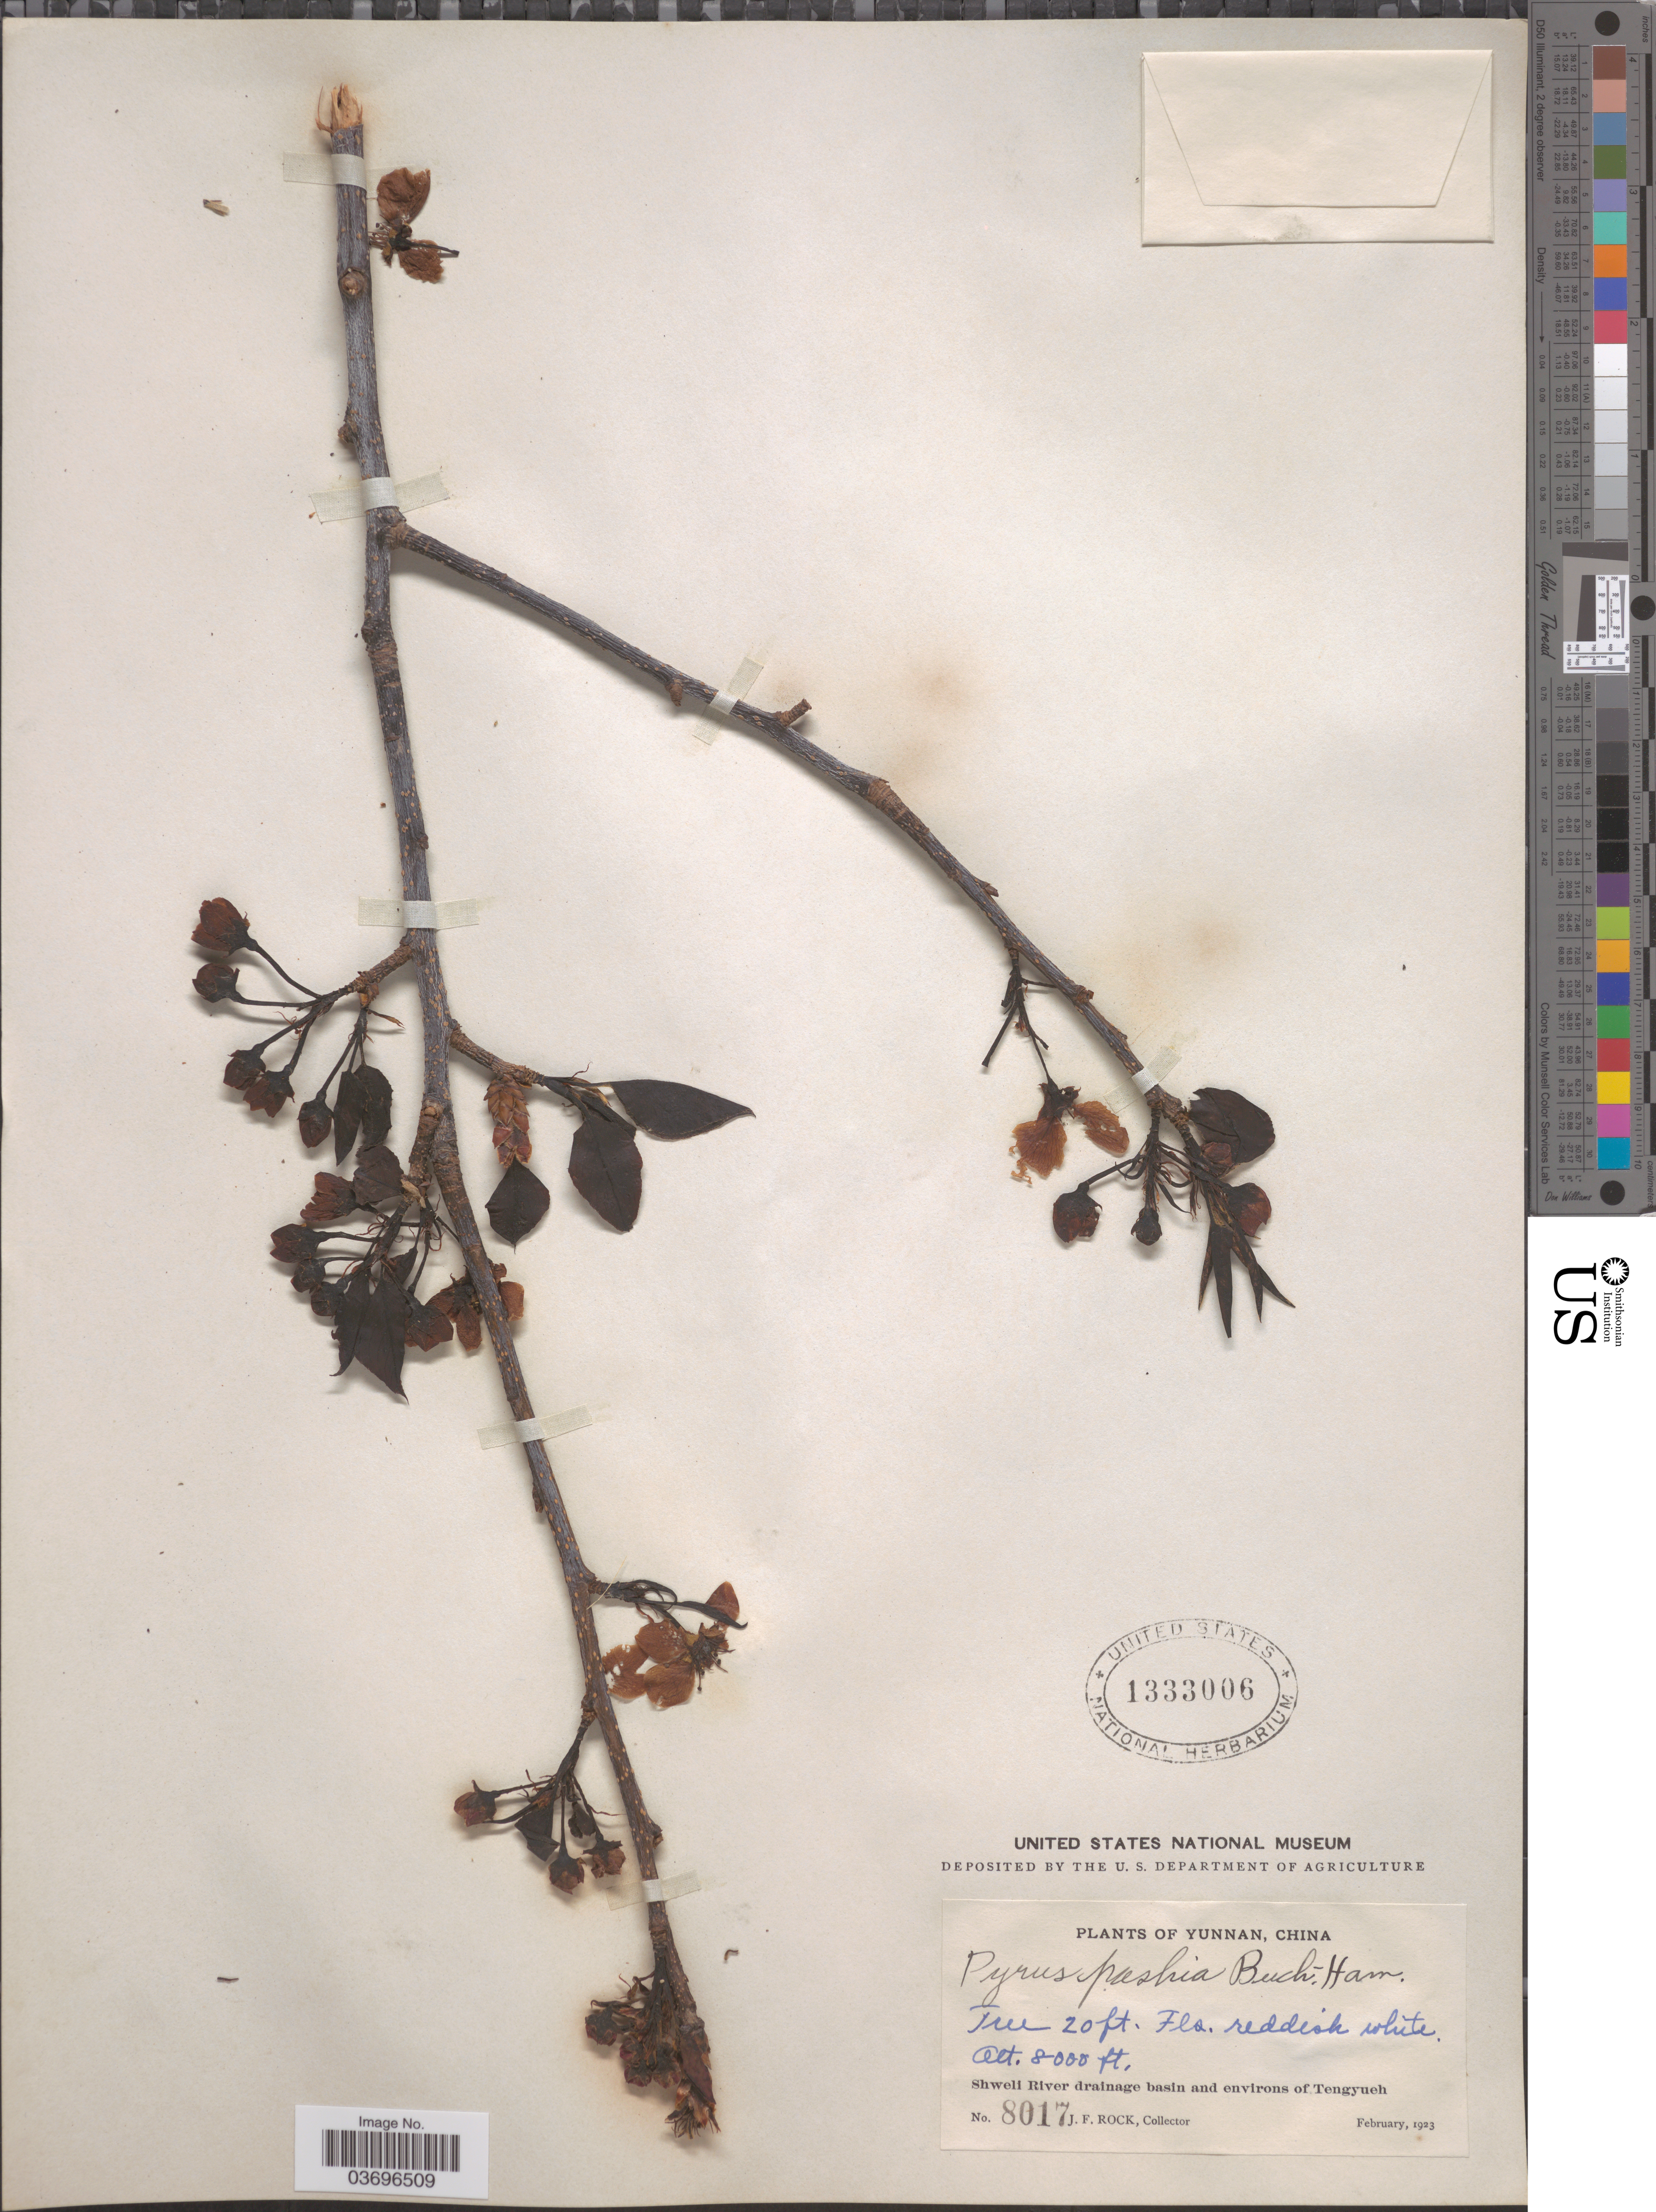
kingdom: Plantae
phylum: Tracheophyta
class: Magnoliopsida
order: Rosales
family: Rosaceae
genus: Pyrus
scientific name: Pyrus pashia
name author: Buch.-Ham. ex D. Don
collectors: J. Rock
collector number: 8017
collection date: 1923-02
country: China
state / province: Yunnan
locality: Shweli River drainage basin and environs of Tengyueh.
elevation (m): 2438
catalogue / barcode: US 1333006